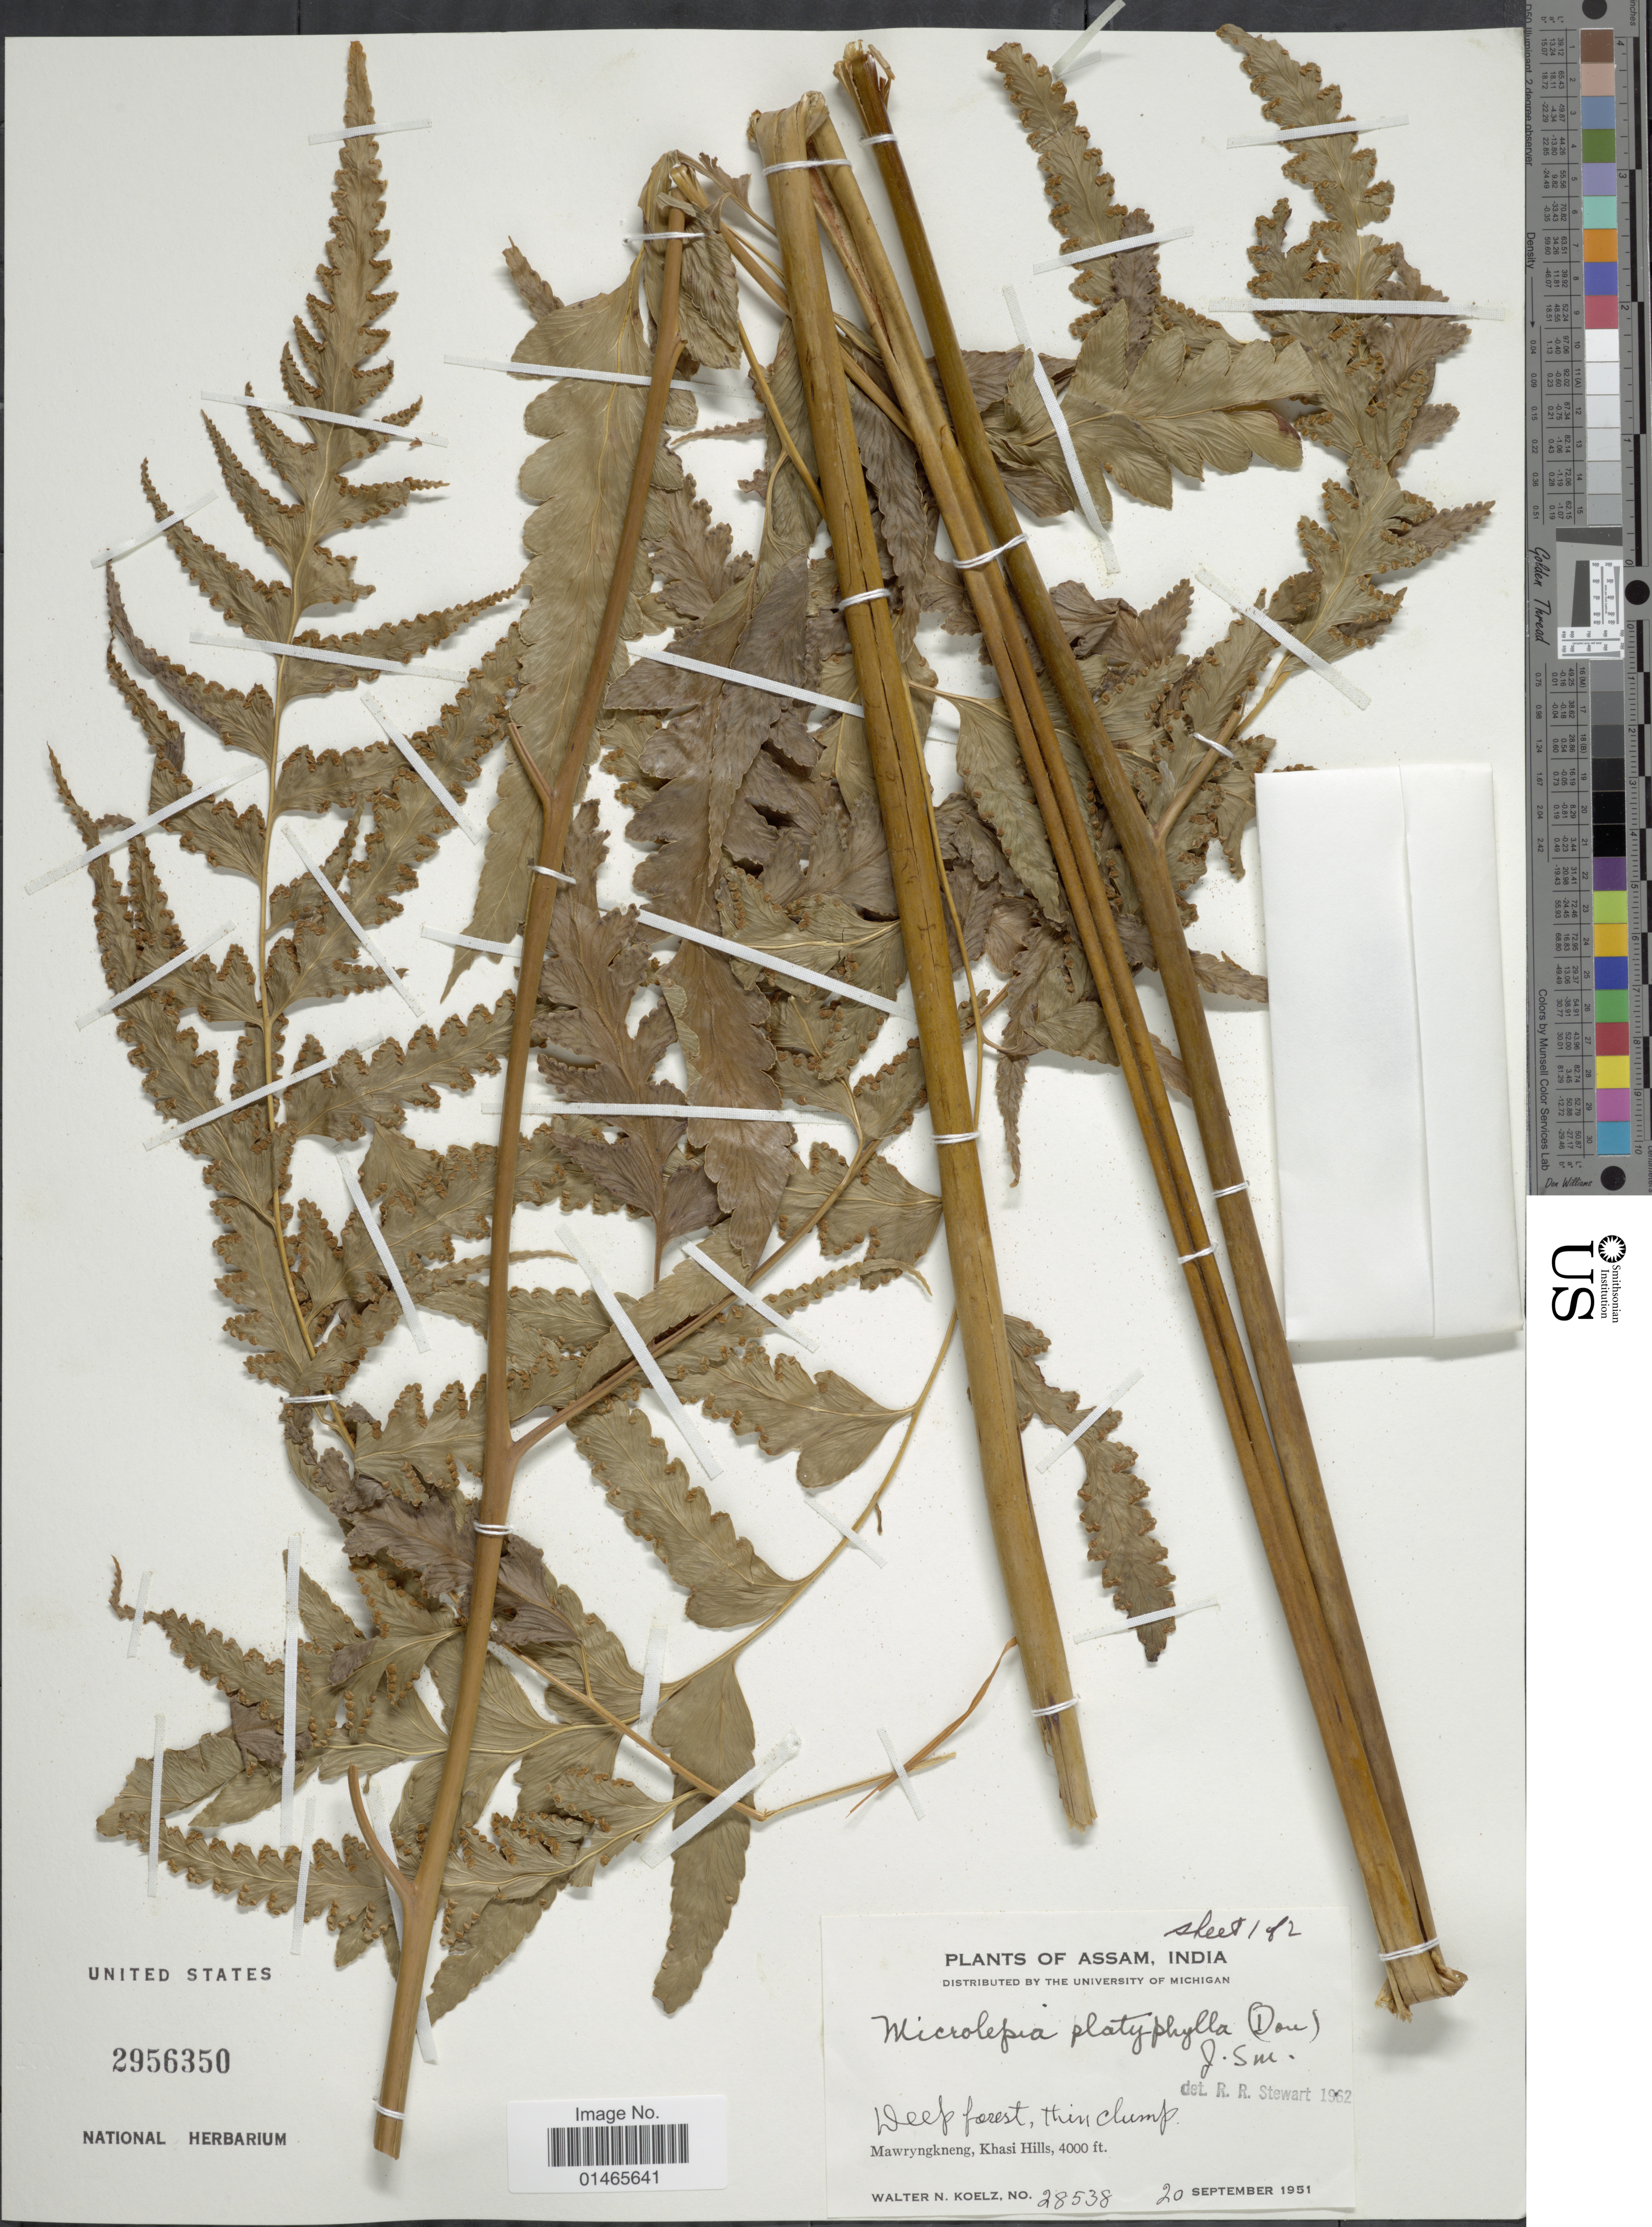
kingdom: Plantae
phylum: Tracheophyta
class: Polypodiopsida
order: Polypodiales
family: Dennstaedtiaceae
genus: Microlepia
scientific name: Microlepia platyphylla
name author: (D. Don) J. Sm.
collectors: W. N. Koelz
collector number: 28538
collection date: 1951-09-20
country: India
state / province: Meghalaya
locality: Mawryngkneng, Khasi Hills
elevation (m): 1219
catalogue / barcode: US 2956350